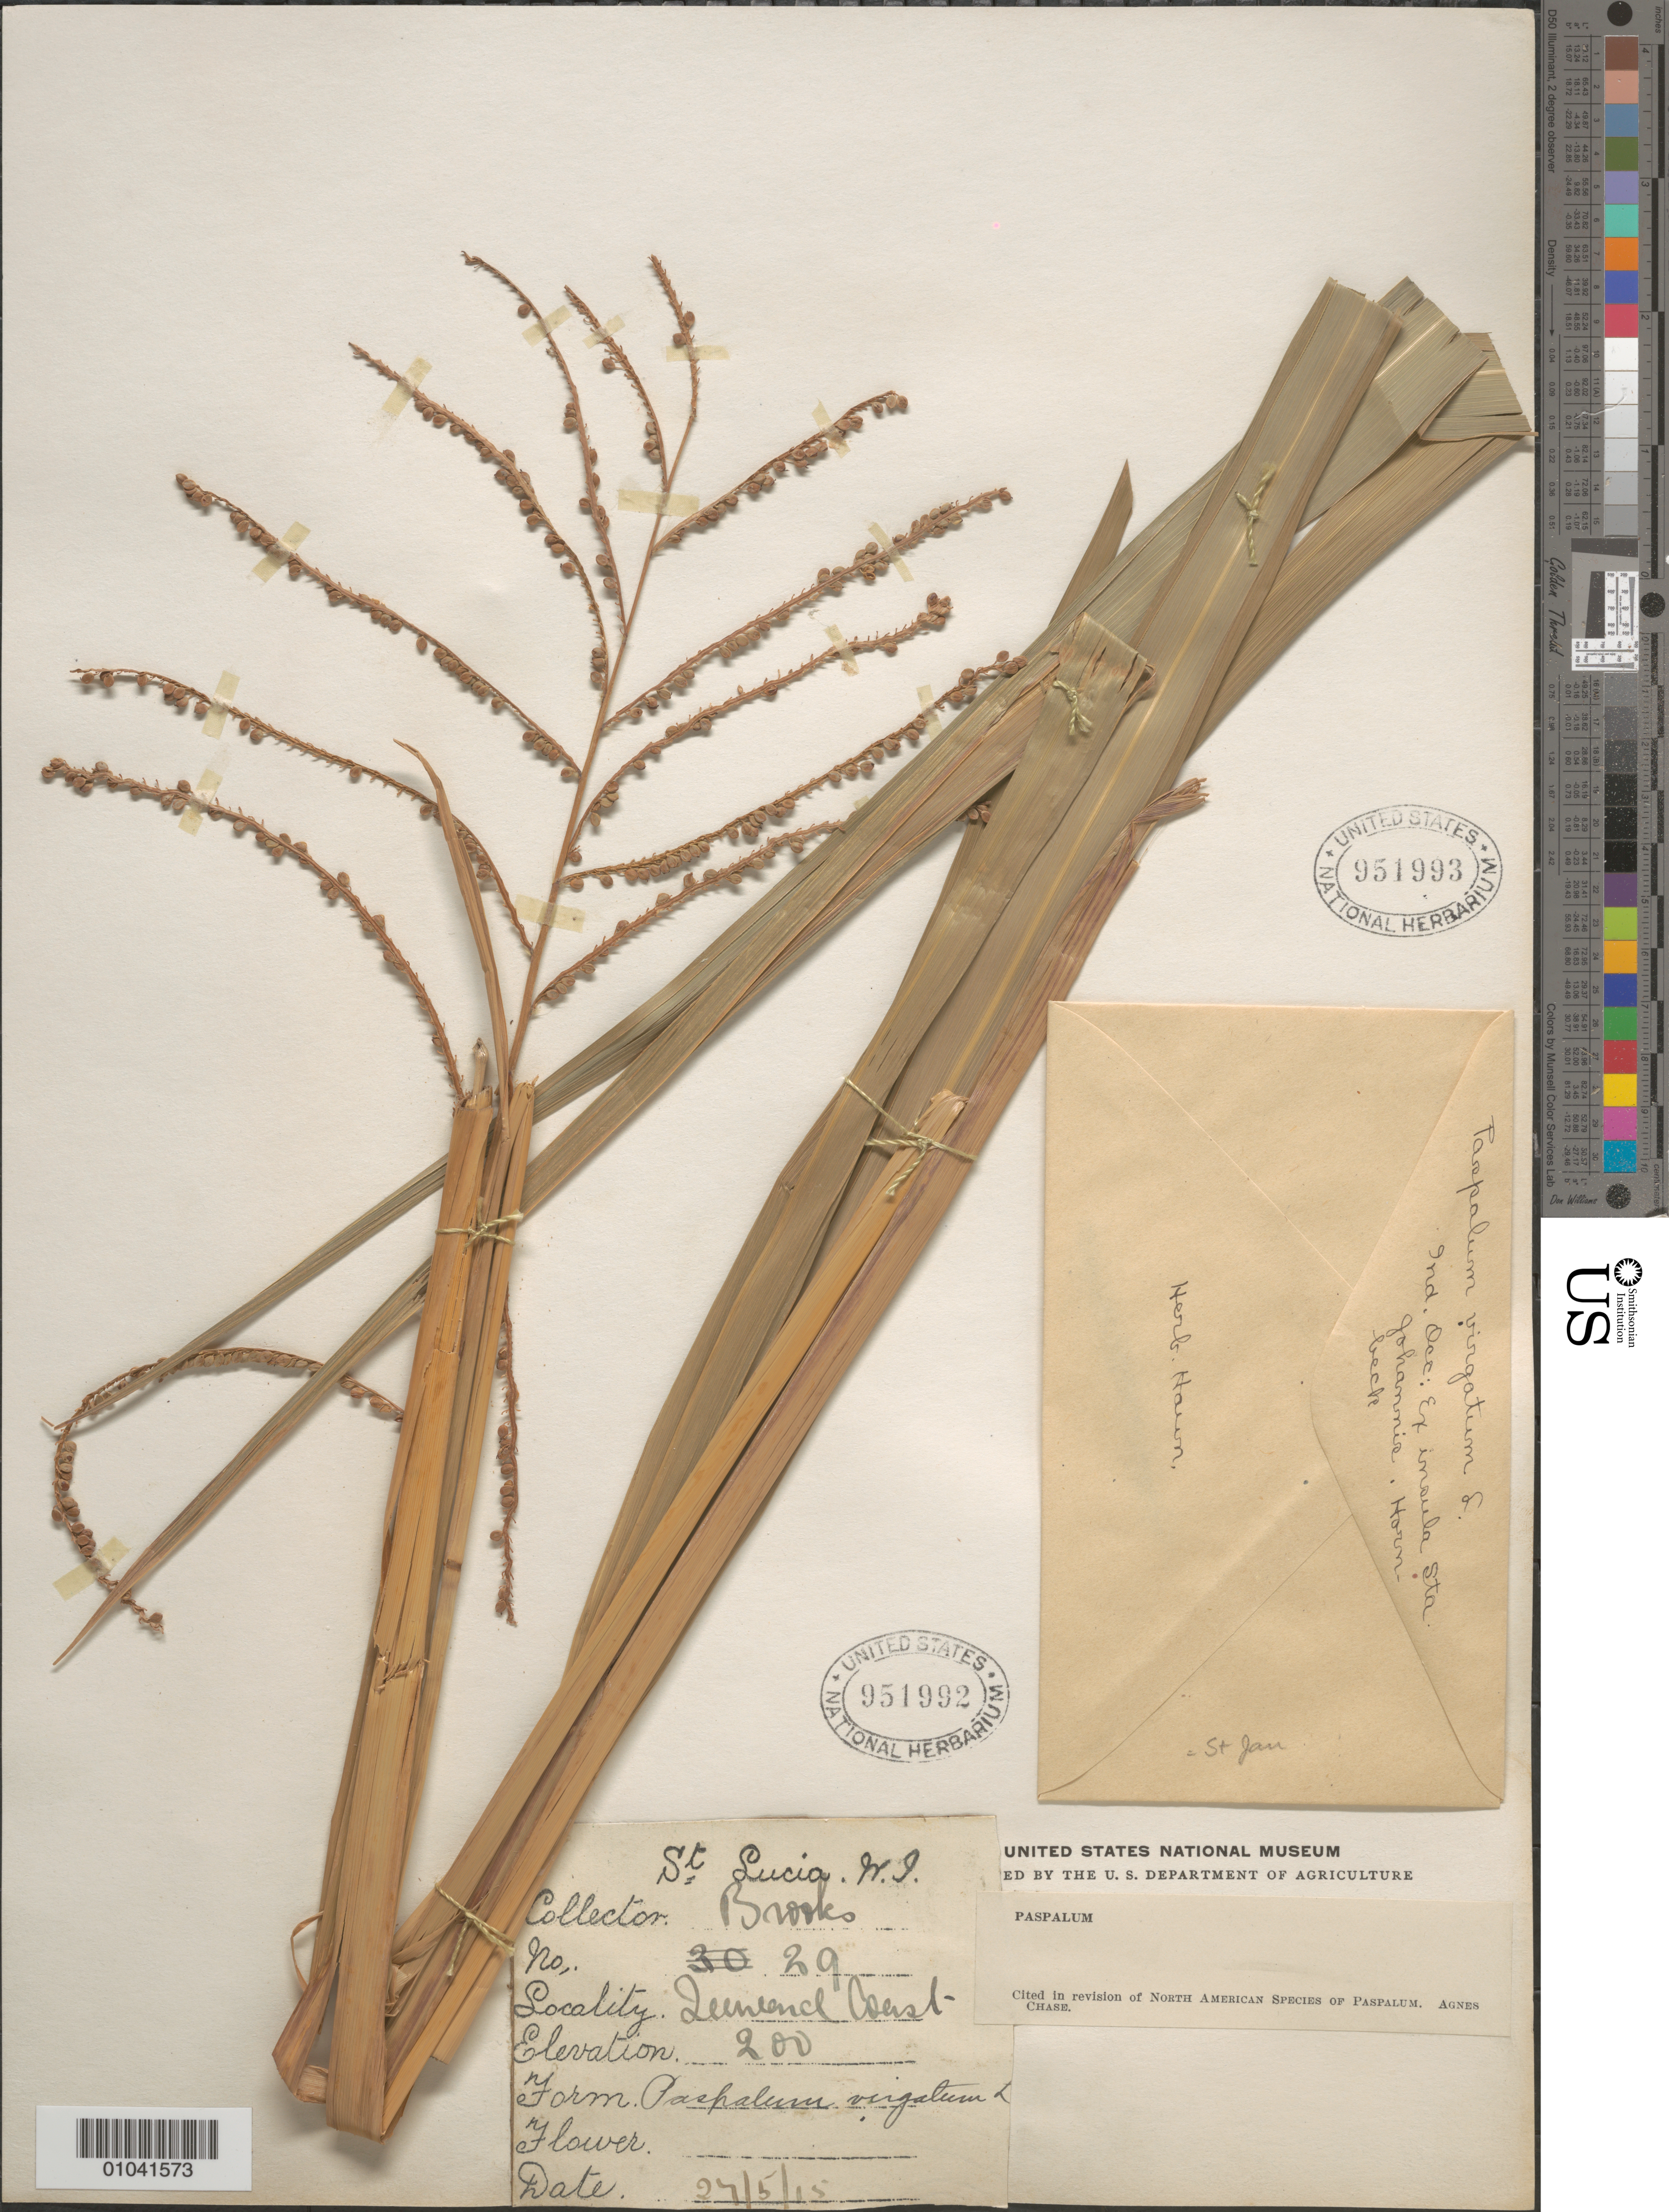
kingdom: Plantae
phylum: Tracheophyta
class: Liliopsida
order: Poales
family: Poaceae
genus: Paspalum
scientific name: Paspalum virgatum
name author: L.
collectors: -. Hombeck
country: U.S. Virgin Islands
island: St. John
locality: St. Jan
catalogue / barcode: US 951993